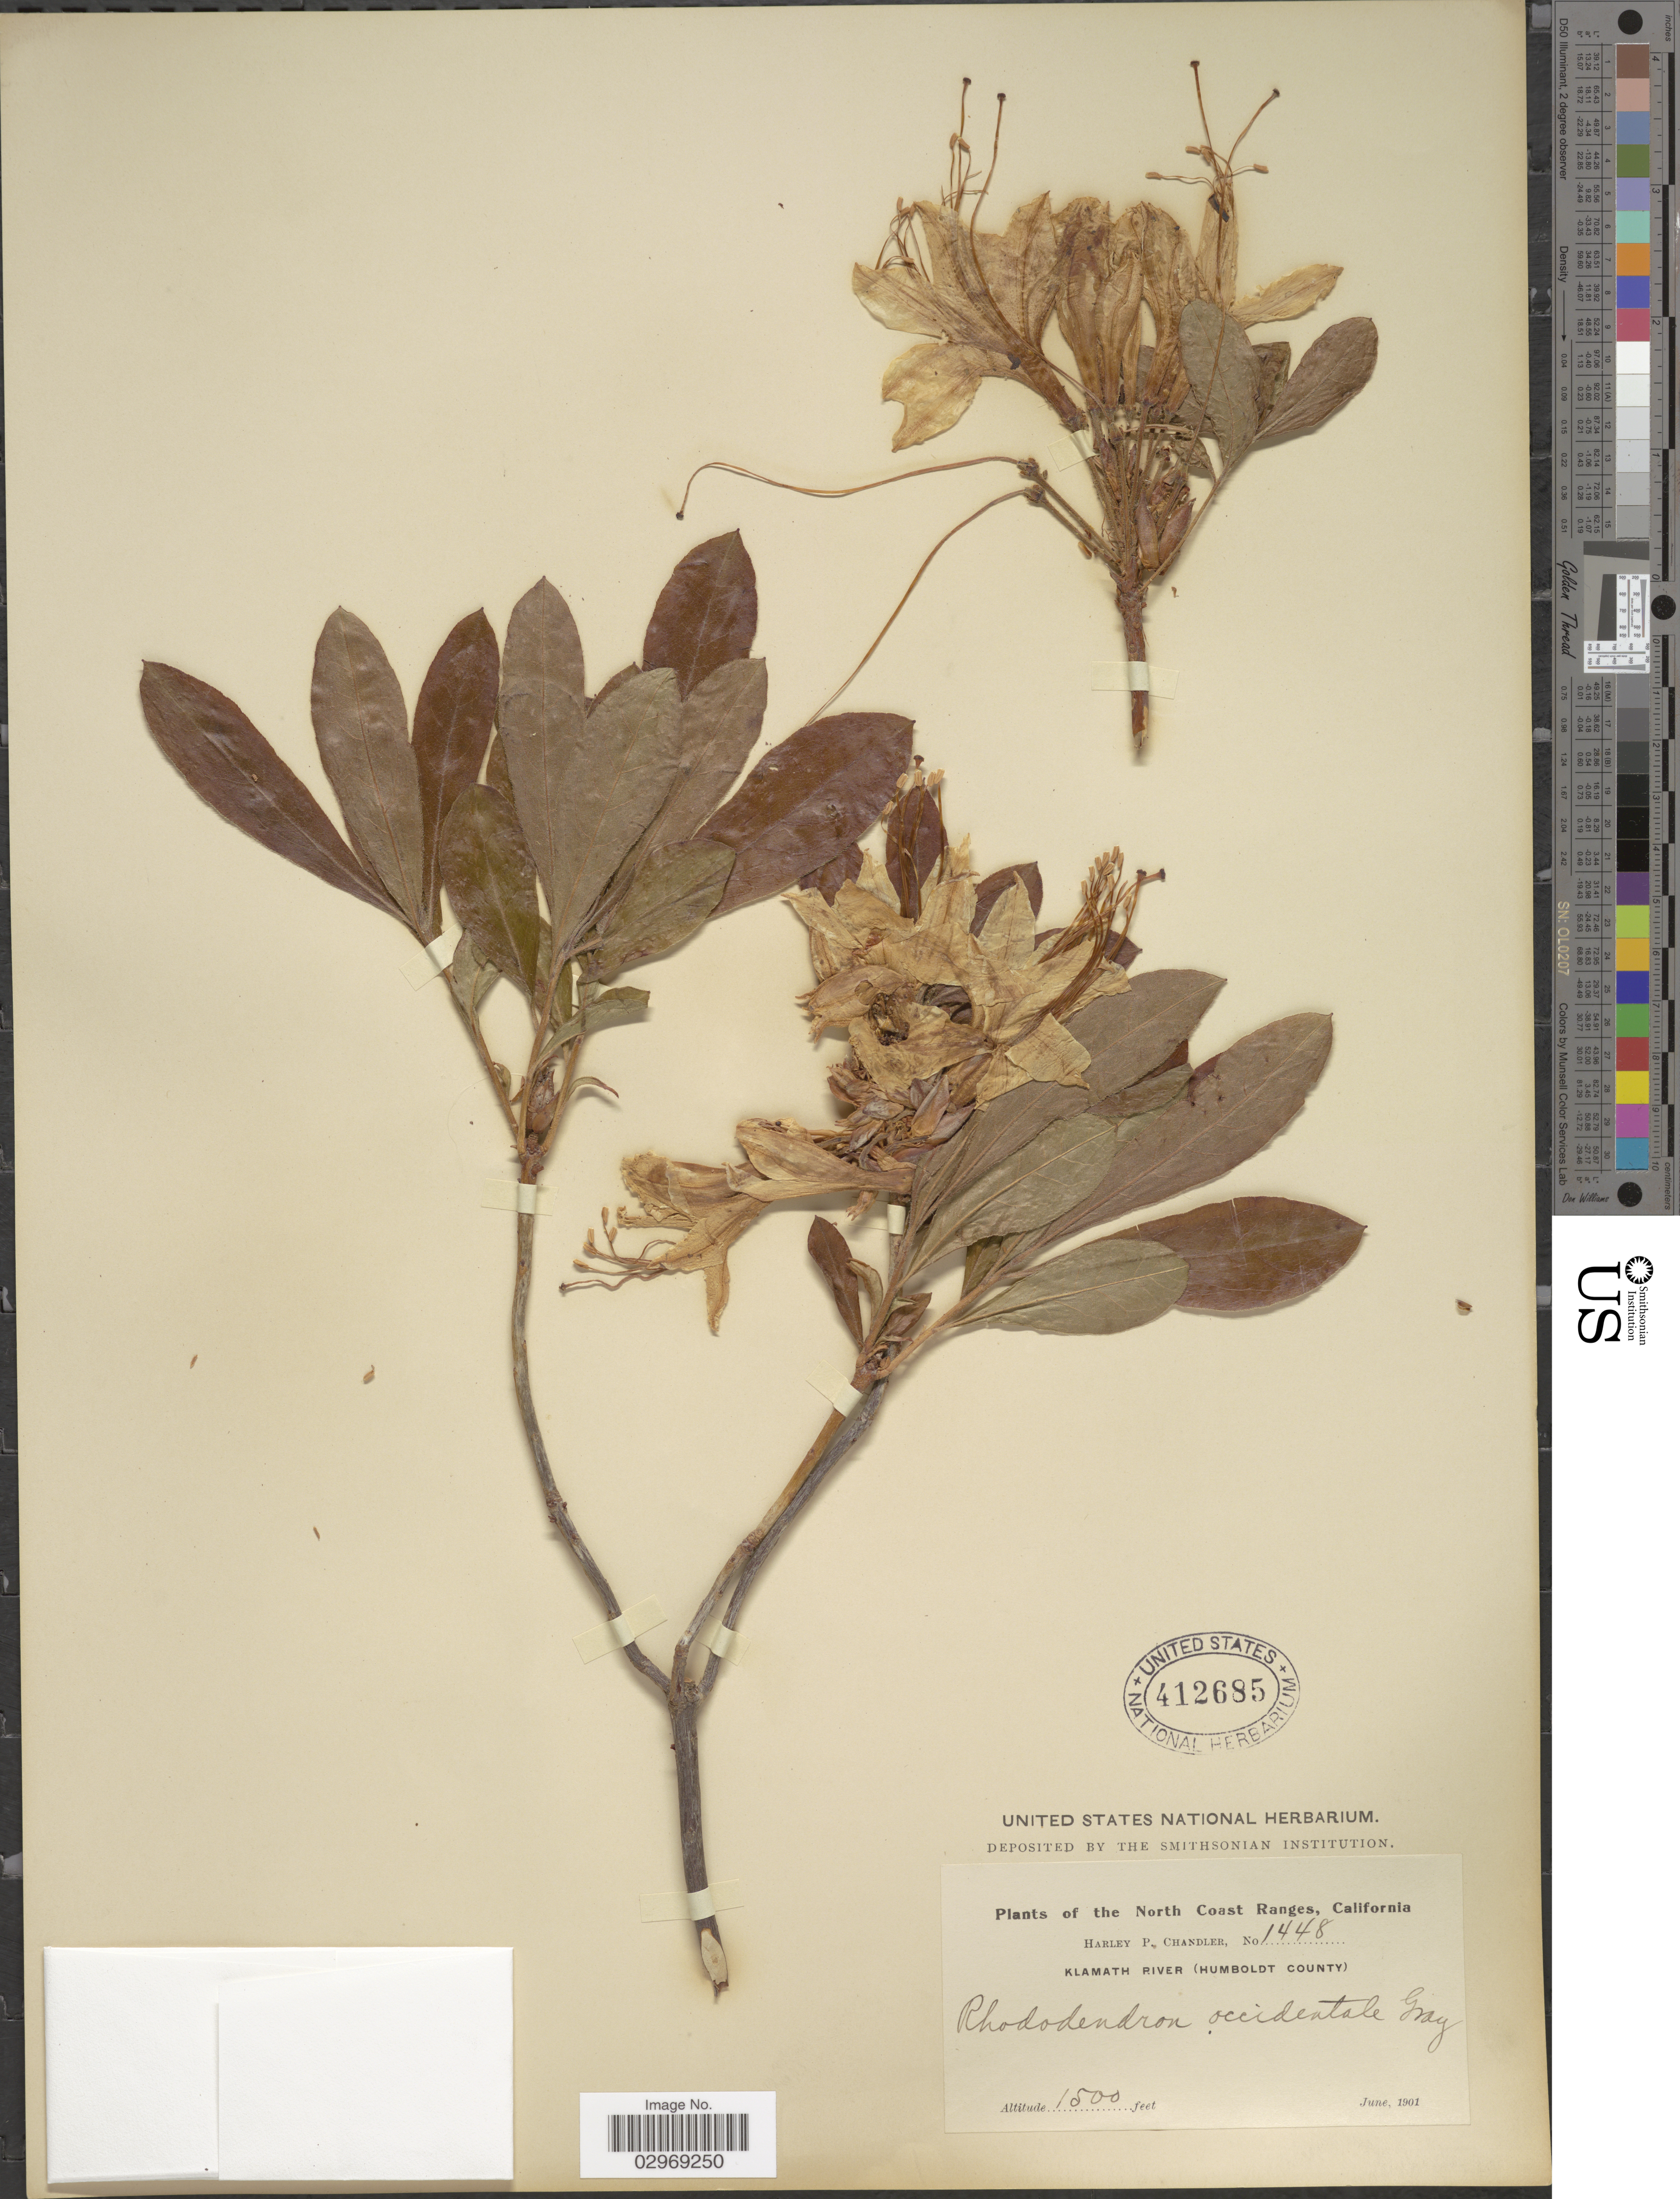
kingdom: Plantae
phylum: Tracheophyta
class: Magnoliopsida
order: Ericales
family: Ericaceae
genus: Rhododendron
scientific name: Rhododendron occidentale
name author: (Torr. & A. Gray) A. Gray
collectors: H. Chandler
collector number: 1448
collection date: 1901-06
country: United States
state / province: California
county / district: Humboldt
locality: North Coast Ranges. Klamath River (Humboldt County).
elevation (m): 457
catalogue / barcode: US 412685